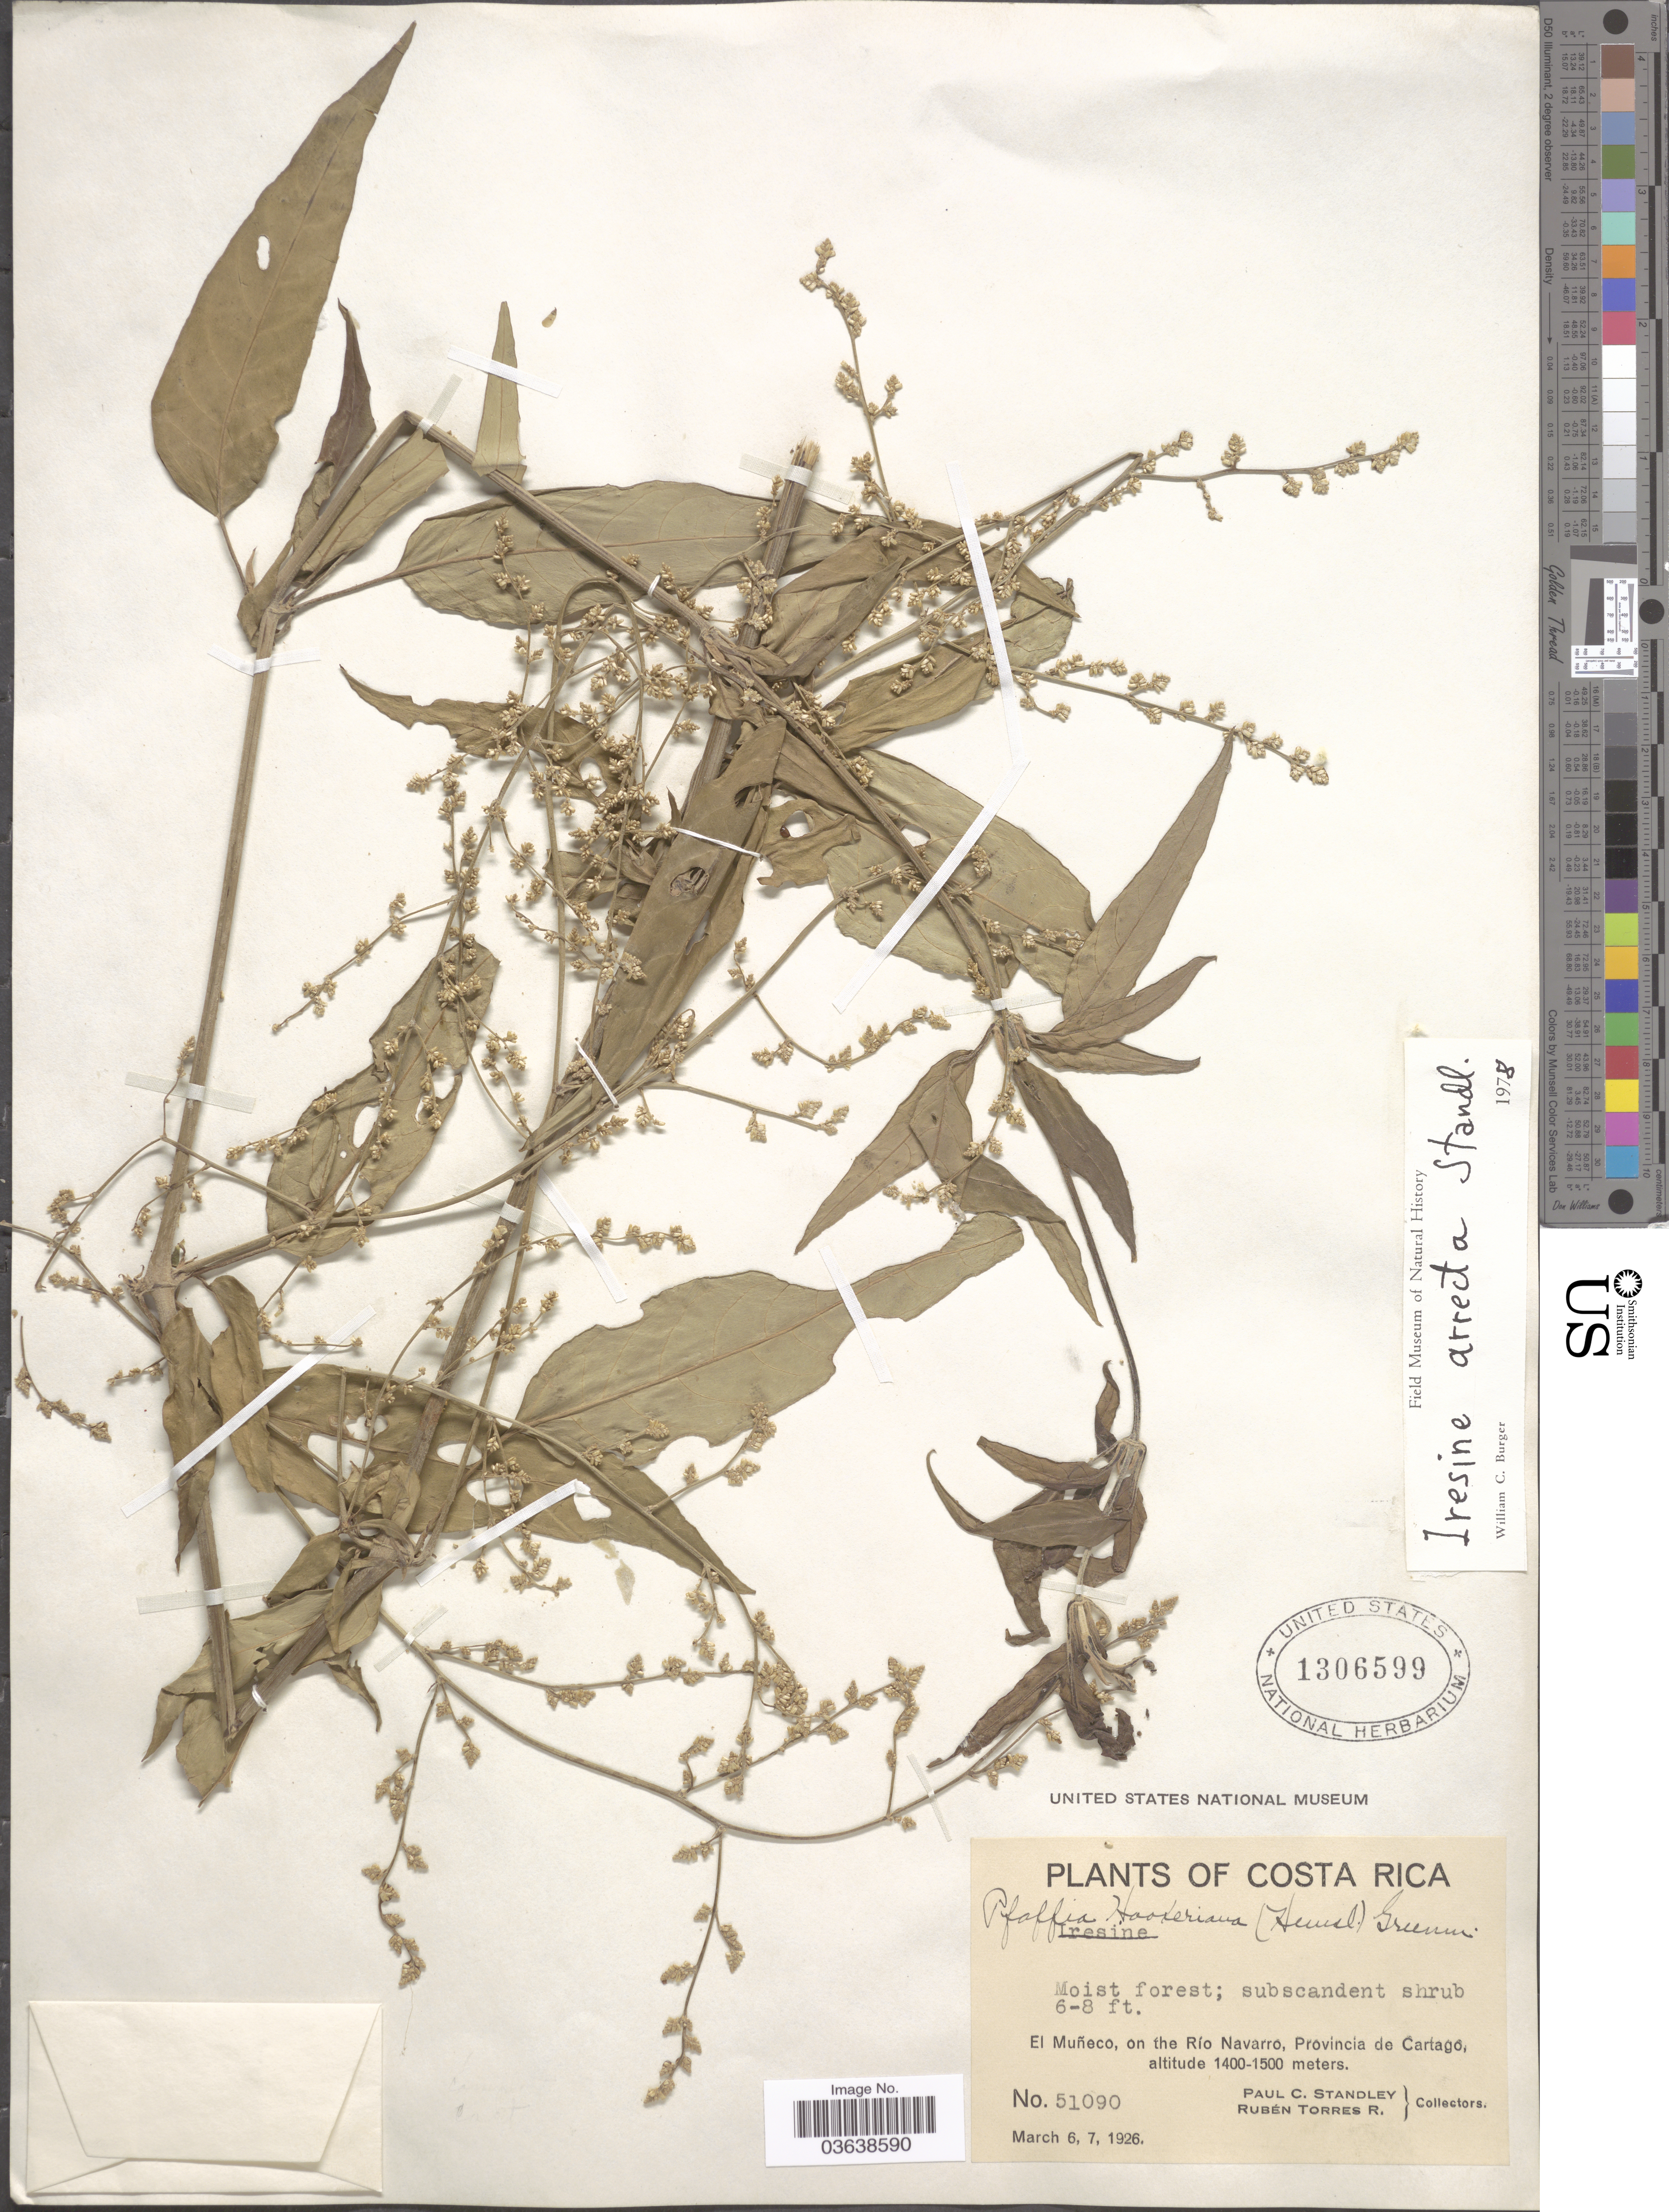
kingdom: Plantae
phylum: Tracheophyta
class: Magnoliopsida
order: Caryophyllales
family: Amaranthaceae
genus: Iresine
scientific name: Iresine arrecta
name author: Standl.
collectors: P. C. Standley & R. Torres Rojas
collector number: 51090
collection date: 1926-03-06/1926-03-07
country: Costa Rica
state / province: Cartago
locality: El Muñeco, on the Río Navarro.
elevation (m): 1400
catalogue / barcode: US 1306599